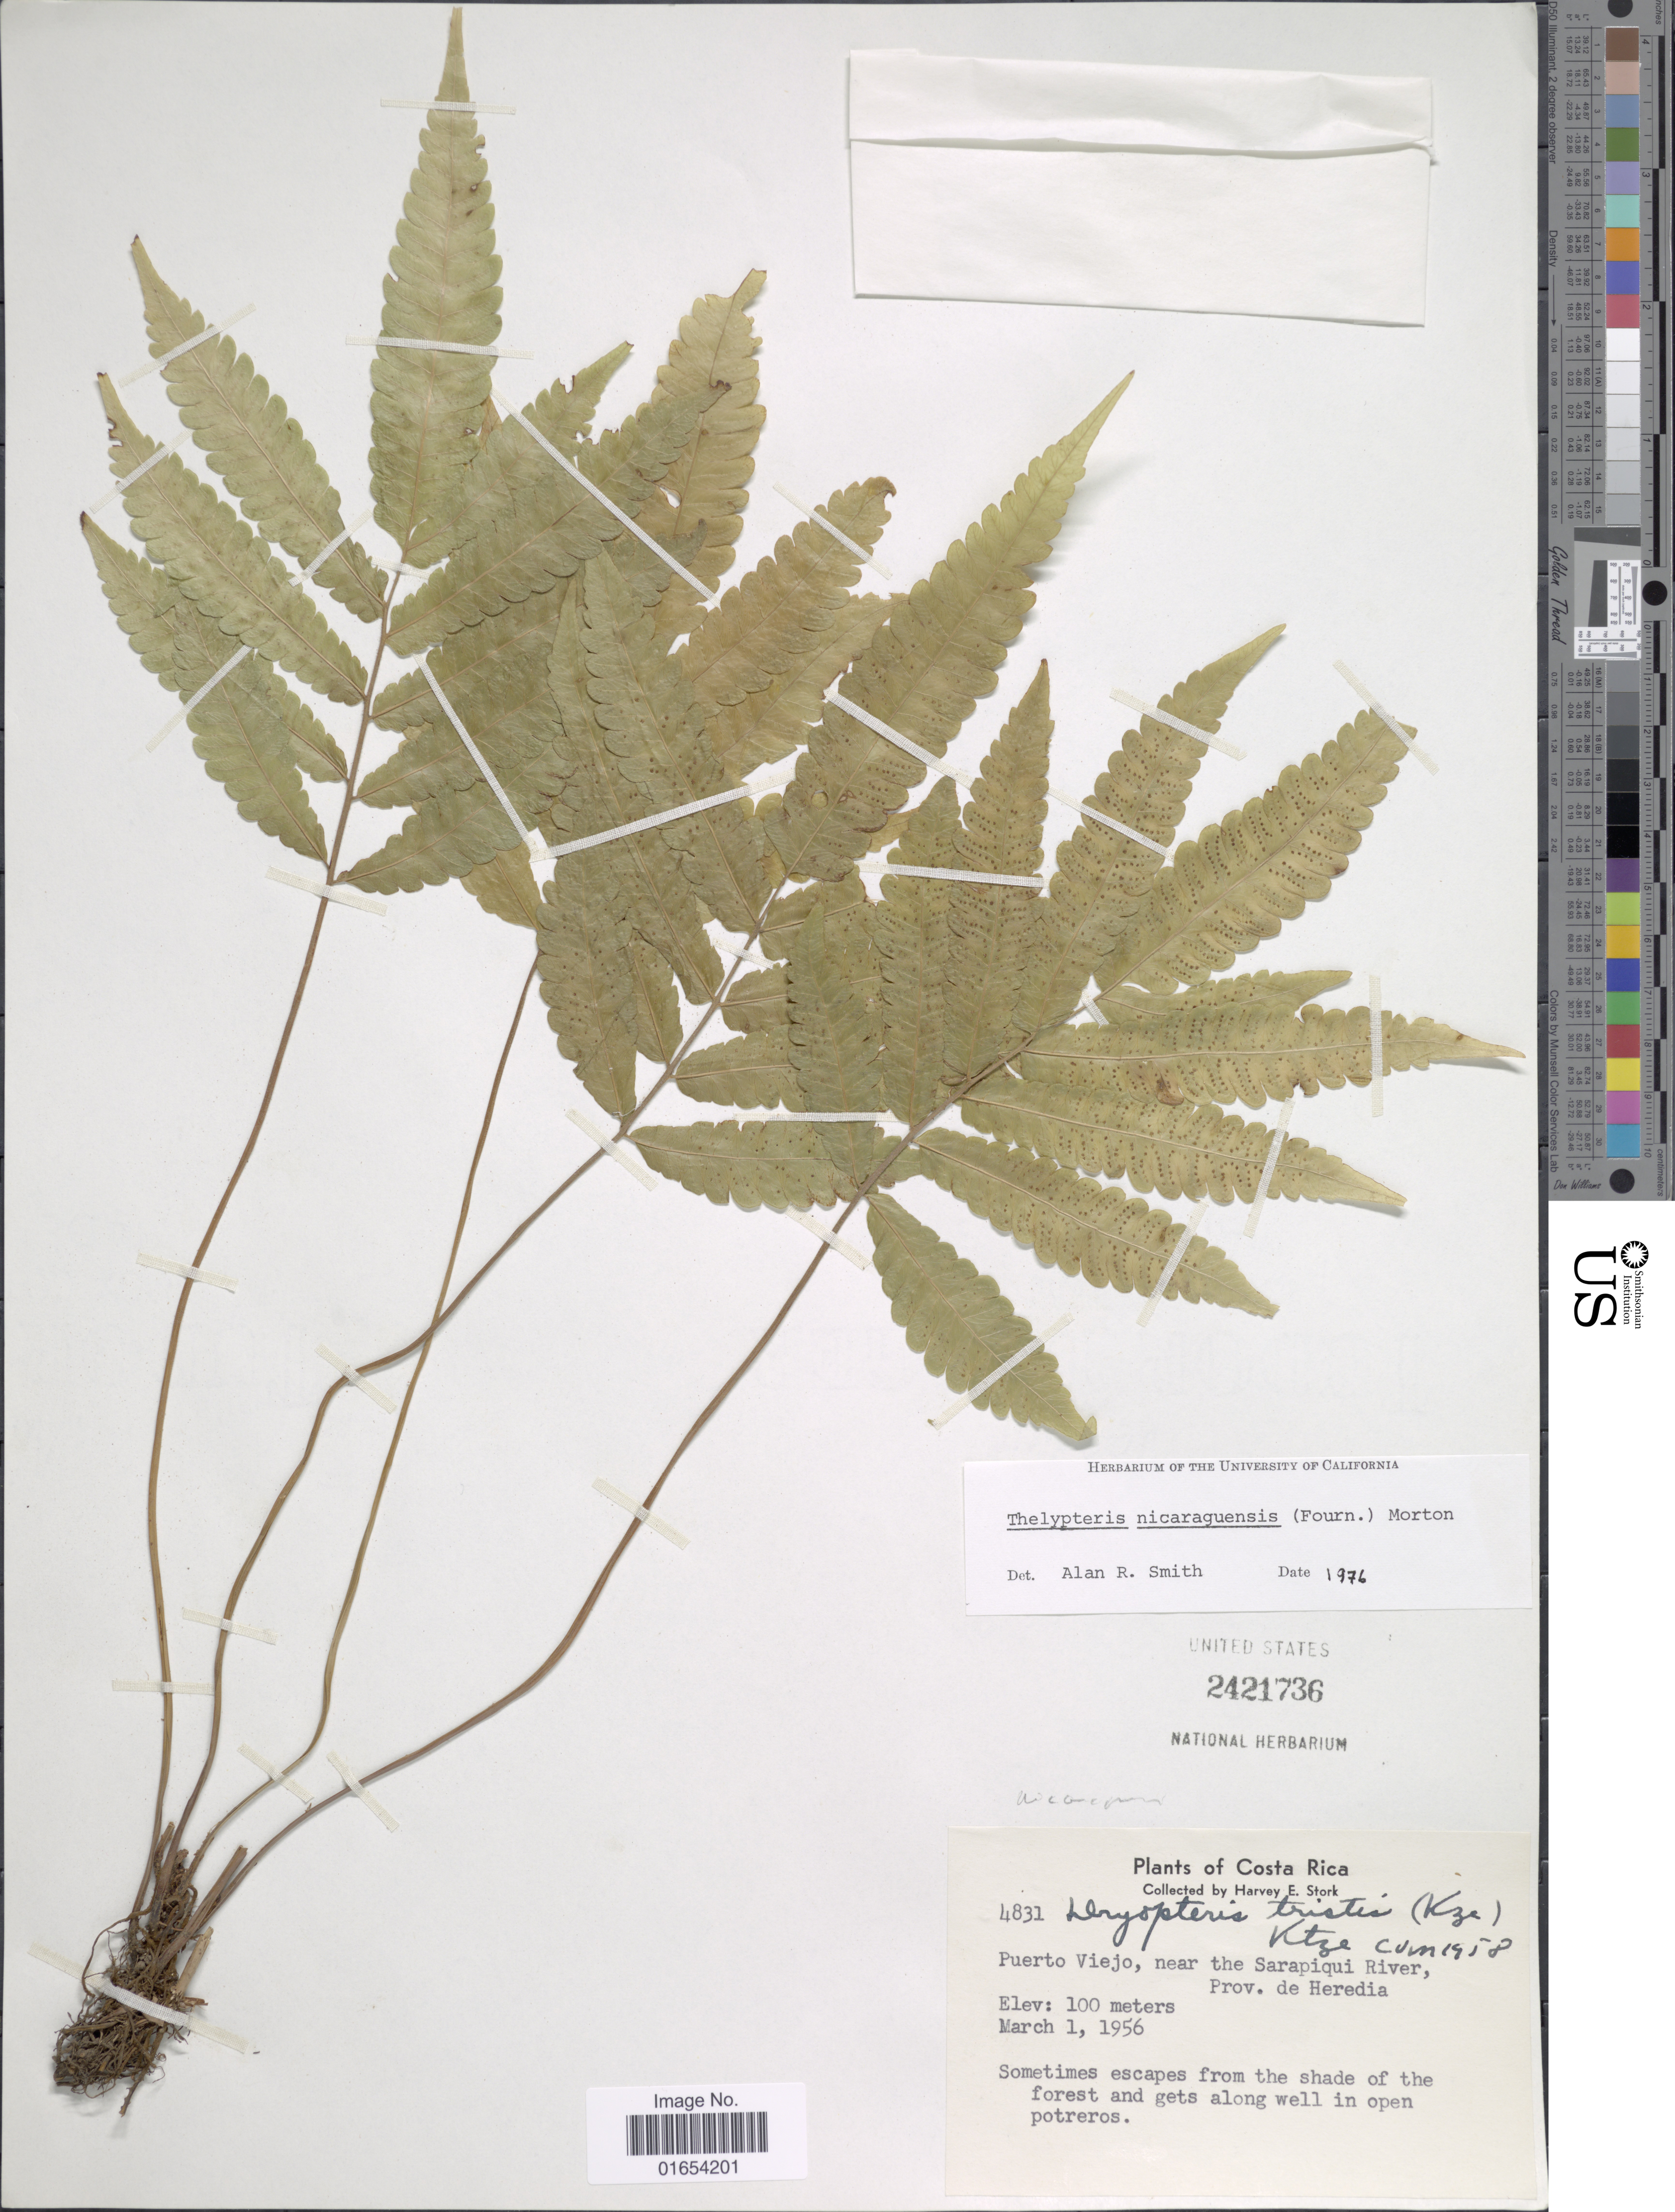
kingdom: Plantae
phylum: Tracheophyta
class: Polypodiopsida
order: Polypodiales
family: Thelypteridaceae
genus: Goniopteris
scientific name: Goniopteris nicaraguensis (C. Chr.) comb. nov., ined 2015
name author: (C. Chr.)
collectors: H. E. Stork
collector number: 4831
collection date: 1956-03-01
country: Costa Rica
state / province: Heredia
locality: Puerto Viejo, near the Sarapiqui River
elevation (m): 100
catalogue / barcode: US 2421736